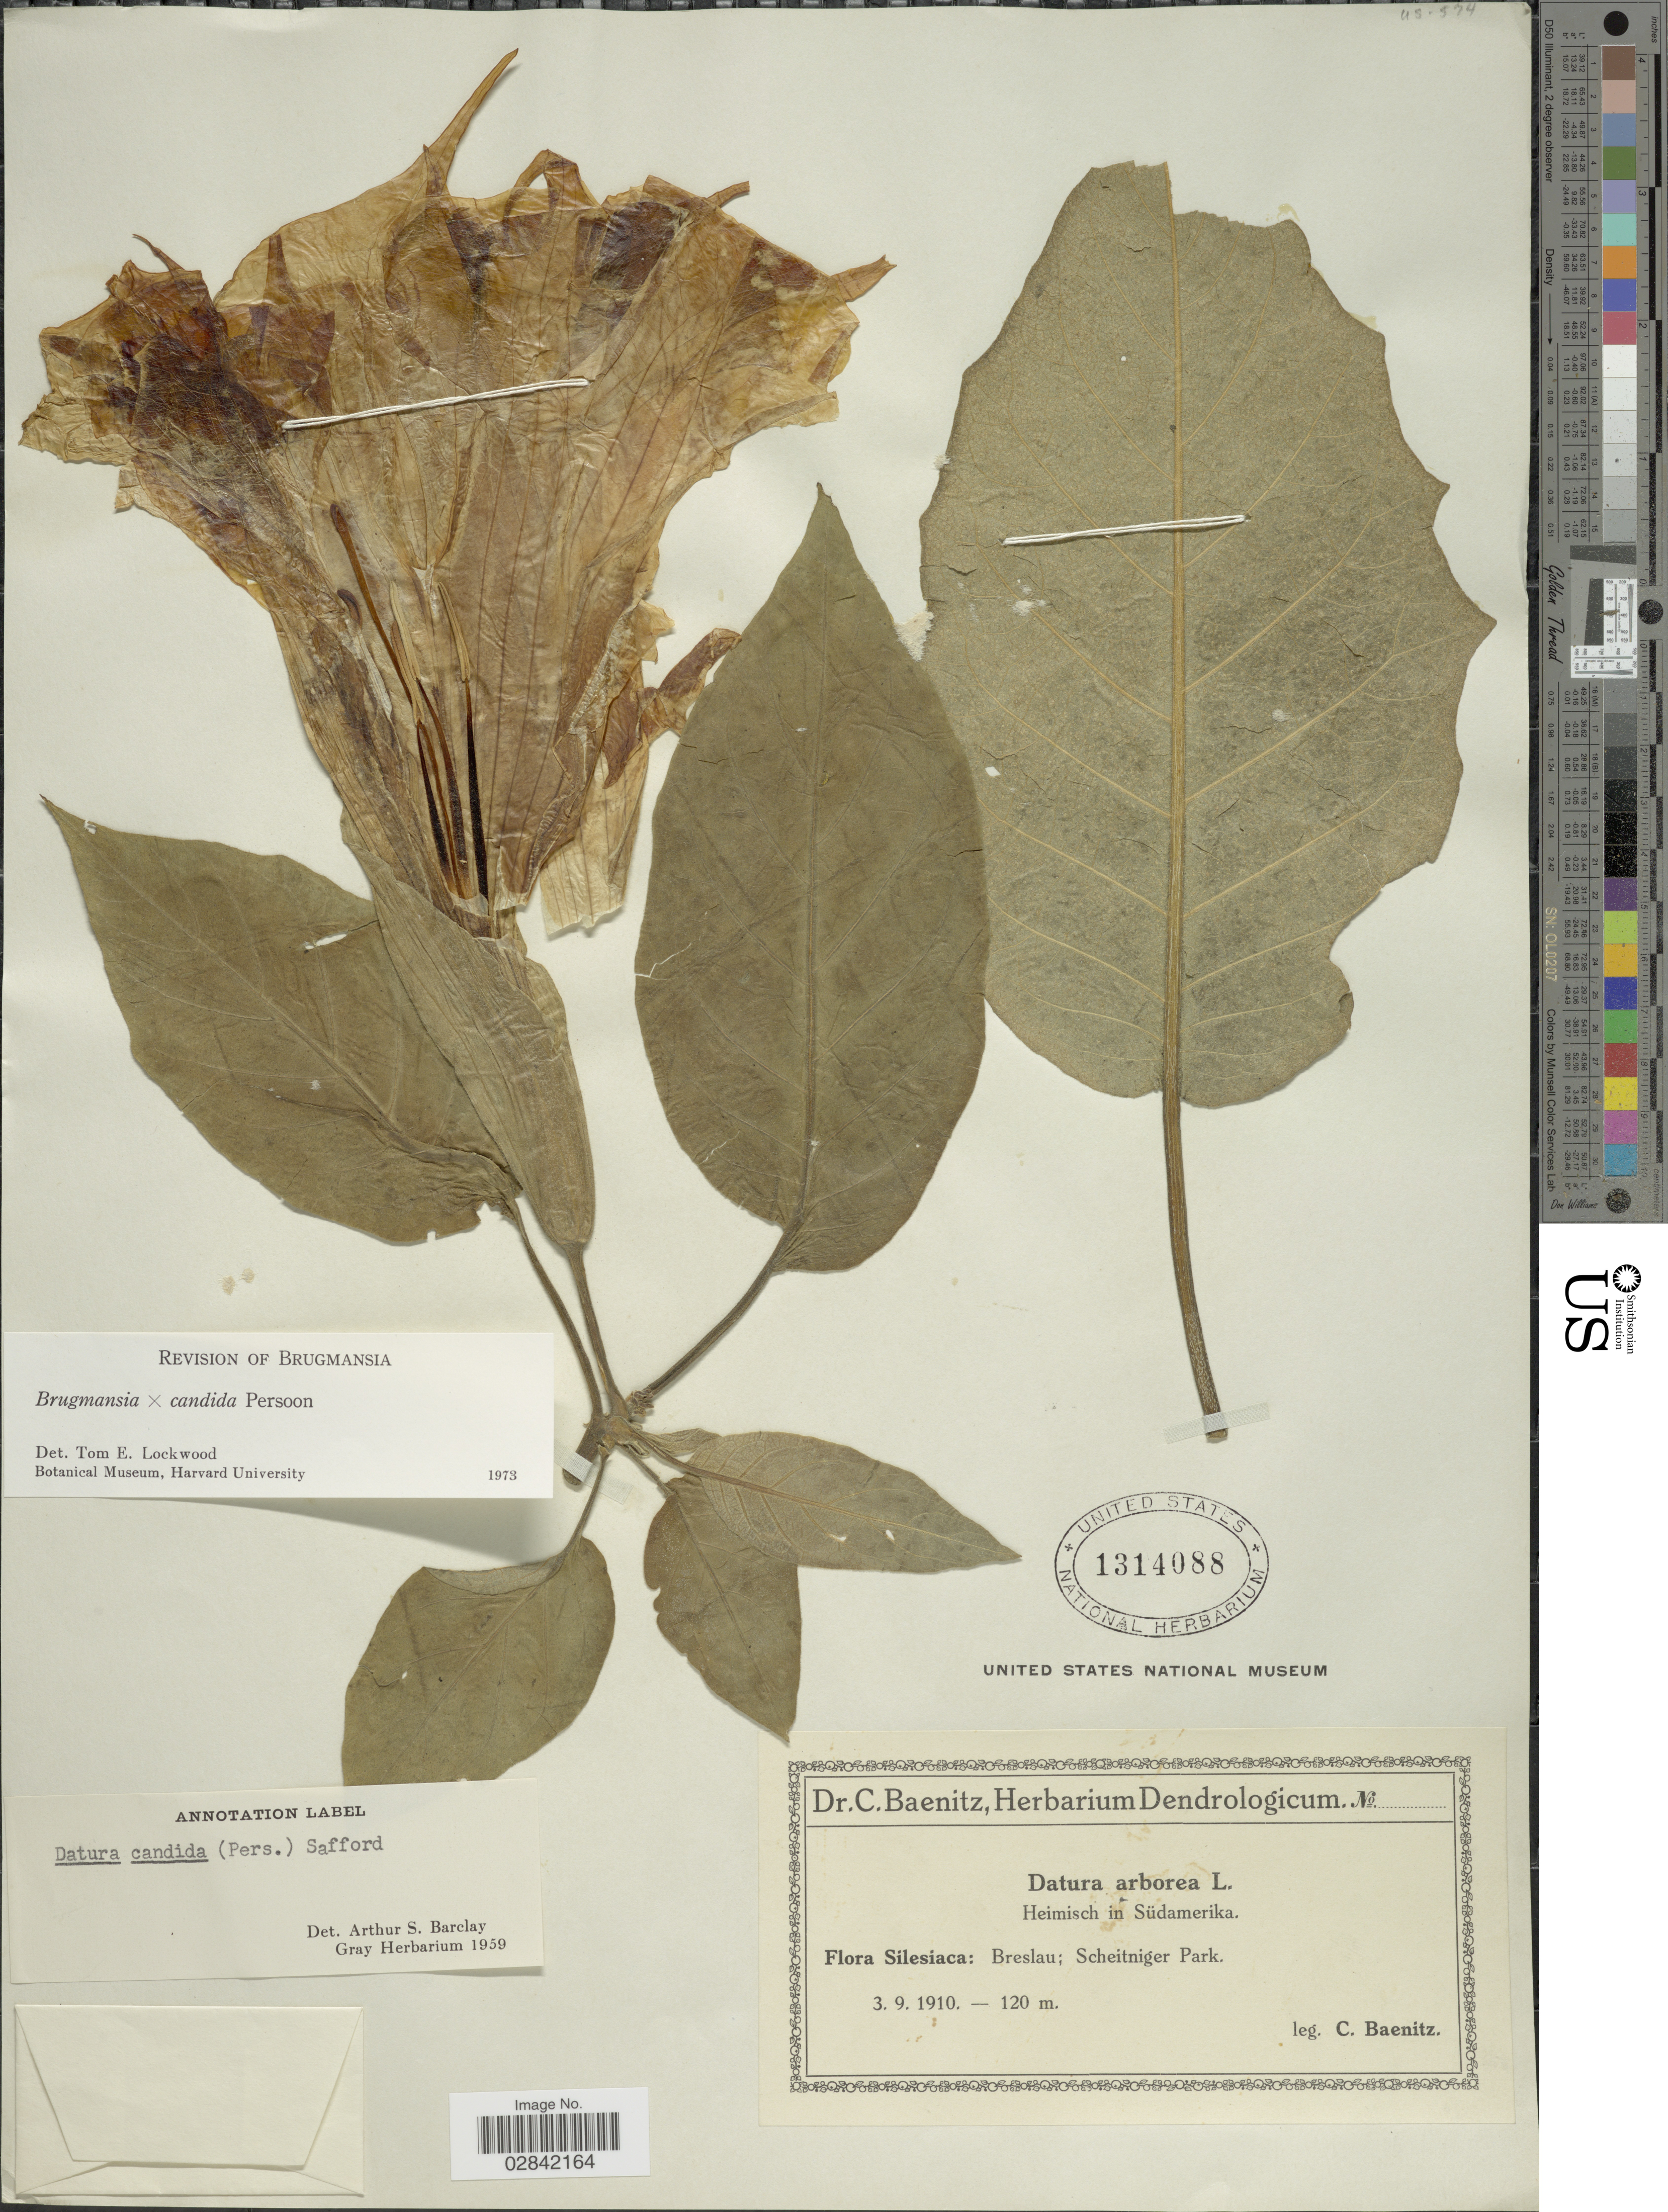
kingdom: Plantae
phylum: Tracheophyta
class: Magnoliopsida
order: Solanales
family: Solanaceae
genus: Brugmansia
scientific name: Brugmansia x candida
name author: Pers.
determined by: Lockwood, T. E.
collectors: C. G. Baenitz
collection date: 1910-09-03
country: Poland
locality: Silesiaca: Breslau; Scheitniger Park.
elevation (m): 120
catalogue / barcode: US 1314088